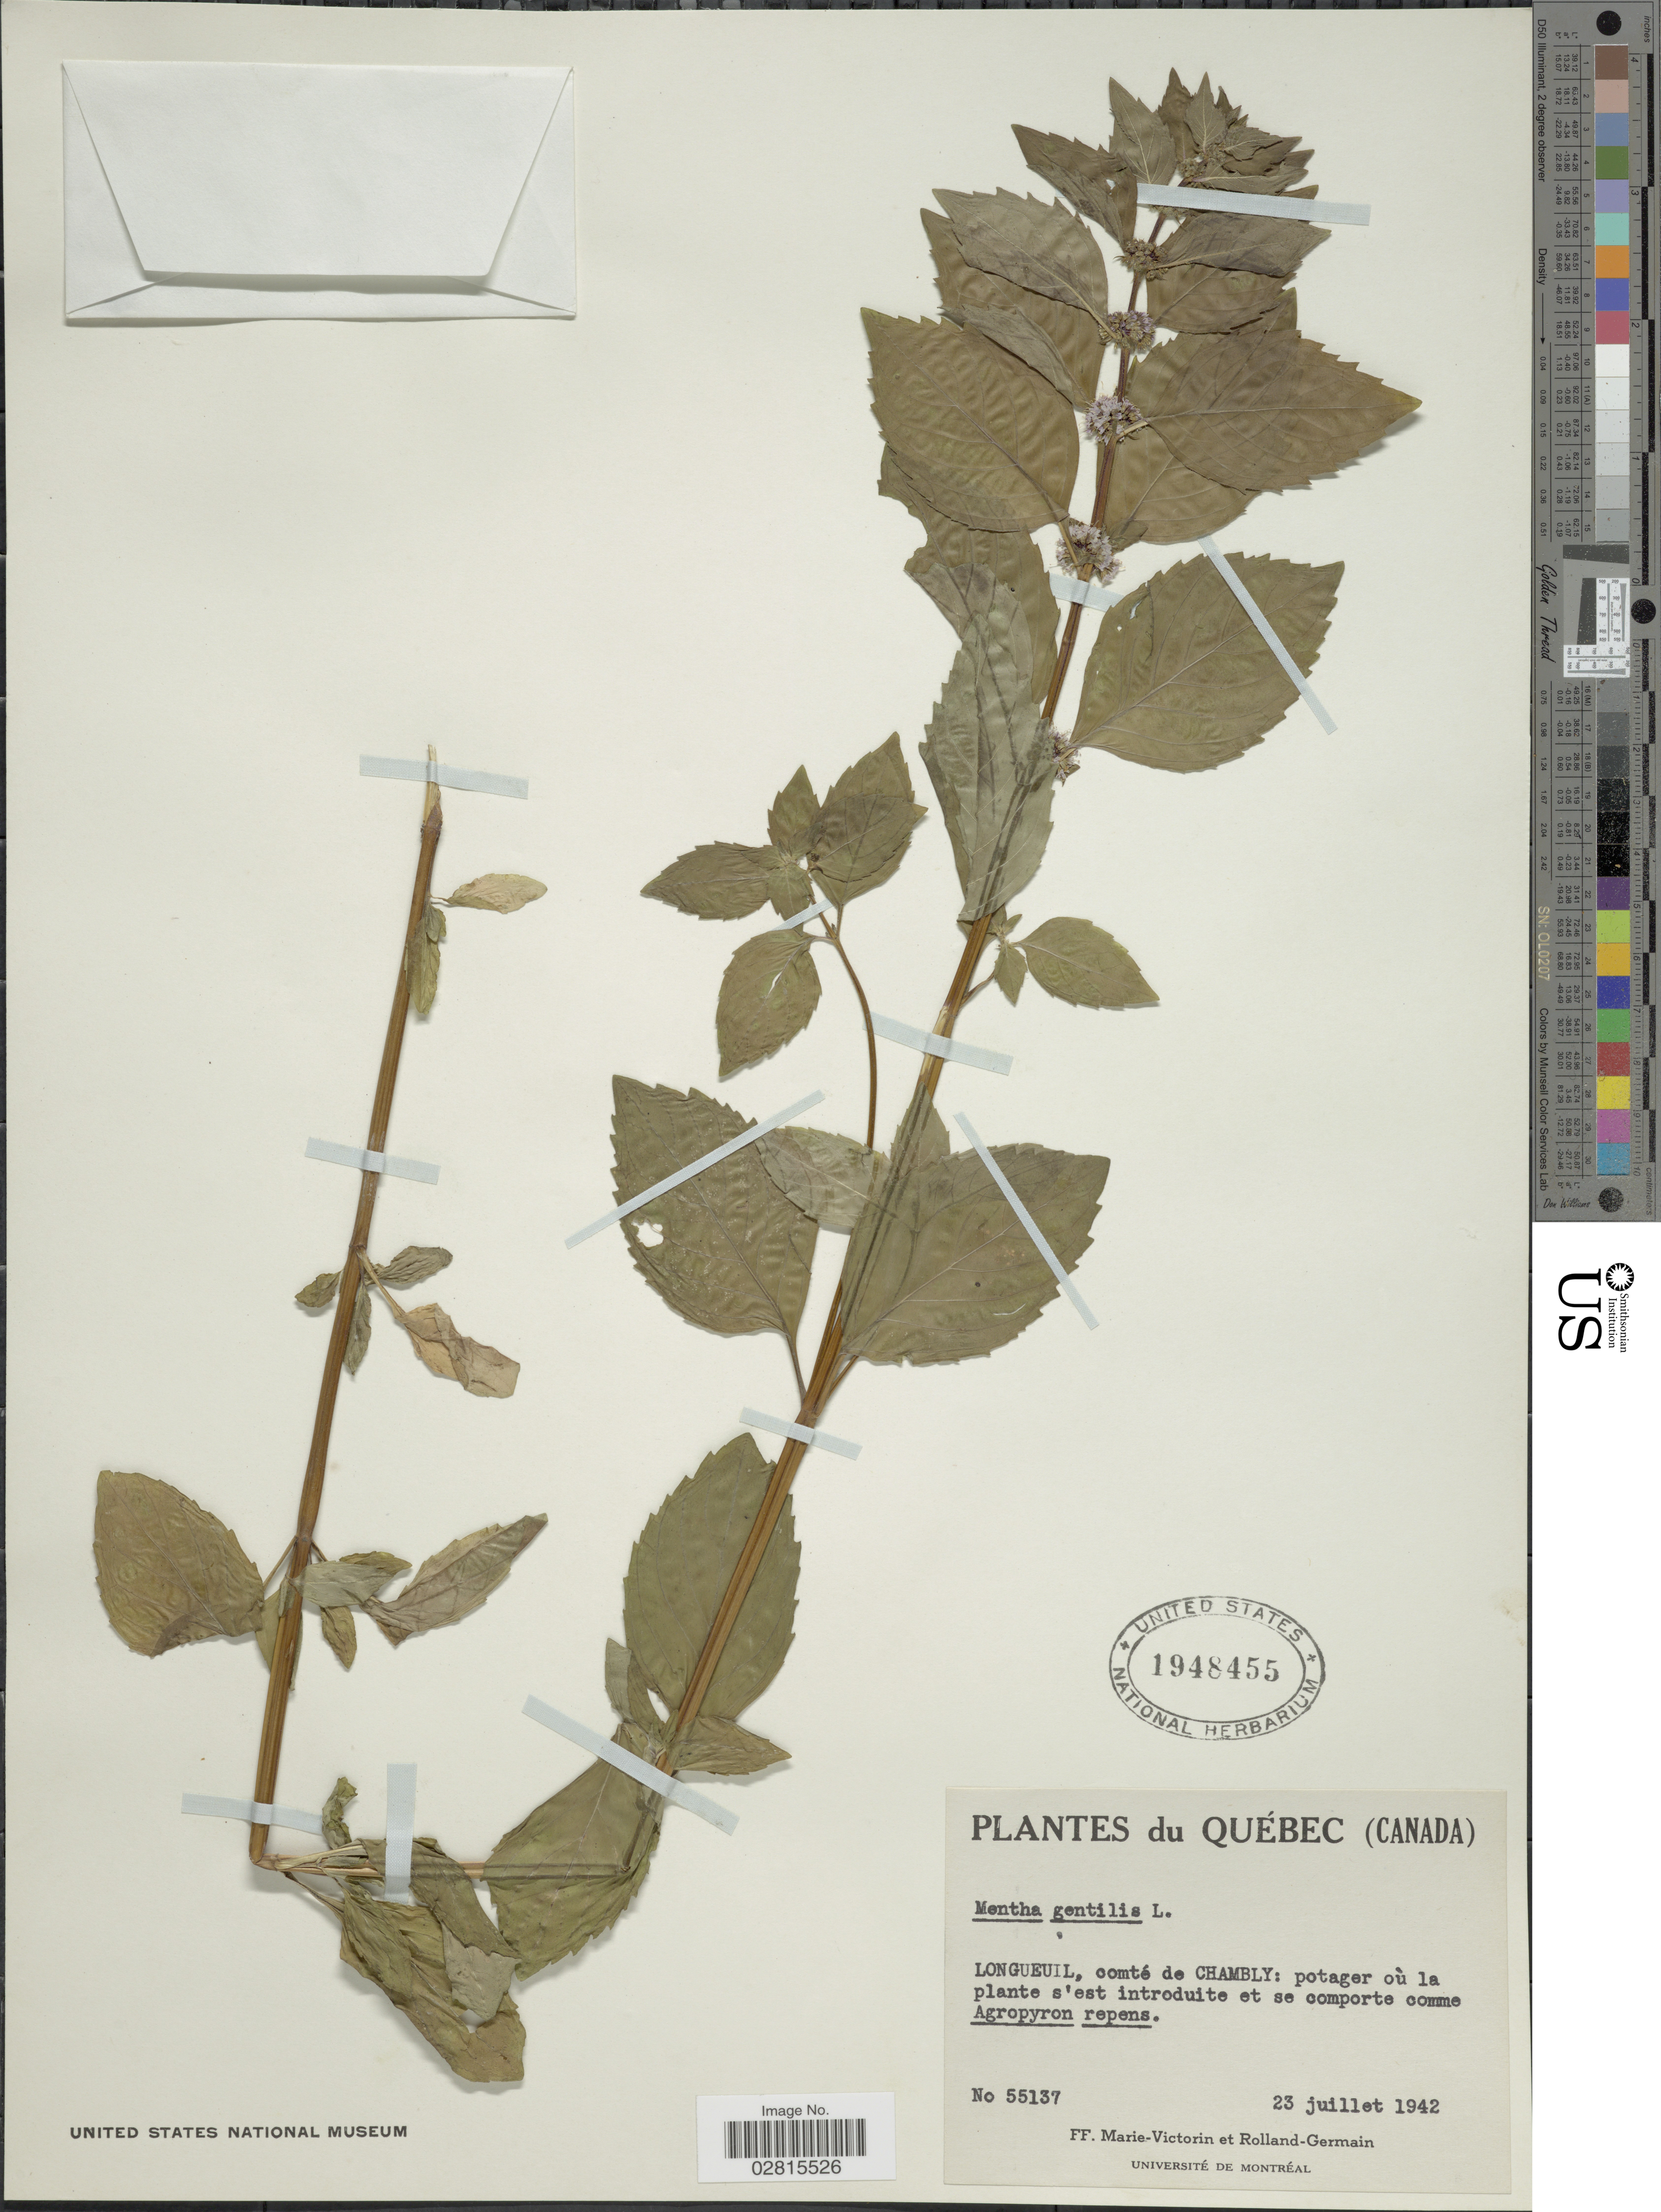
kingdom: Plantae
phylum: Tracheophyta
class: Magnoliopsida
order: Lamiales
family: Lamiaceae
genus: Mentha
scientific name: Mentha x gentilis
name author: L.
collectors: F. Marie-Victorin & Rolland-Germain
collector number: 55137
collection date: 1942-07-23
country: Canada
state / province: Quebec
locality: Longueill, comté de Chambly.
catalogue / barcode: US 1948455